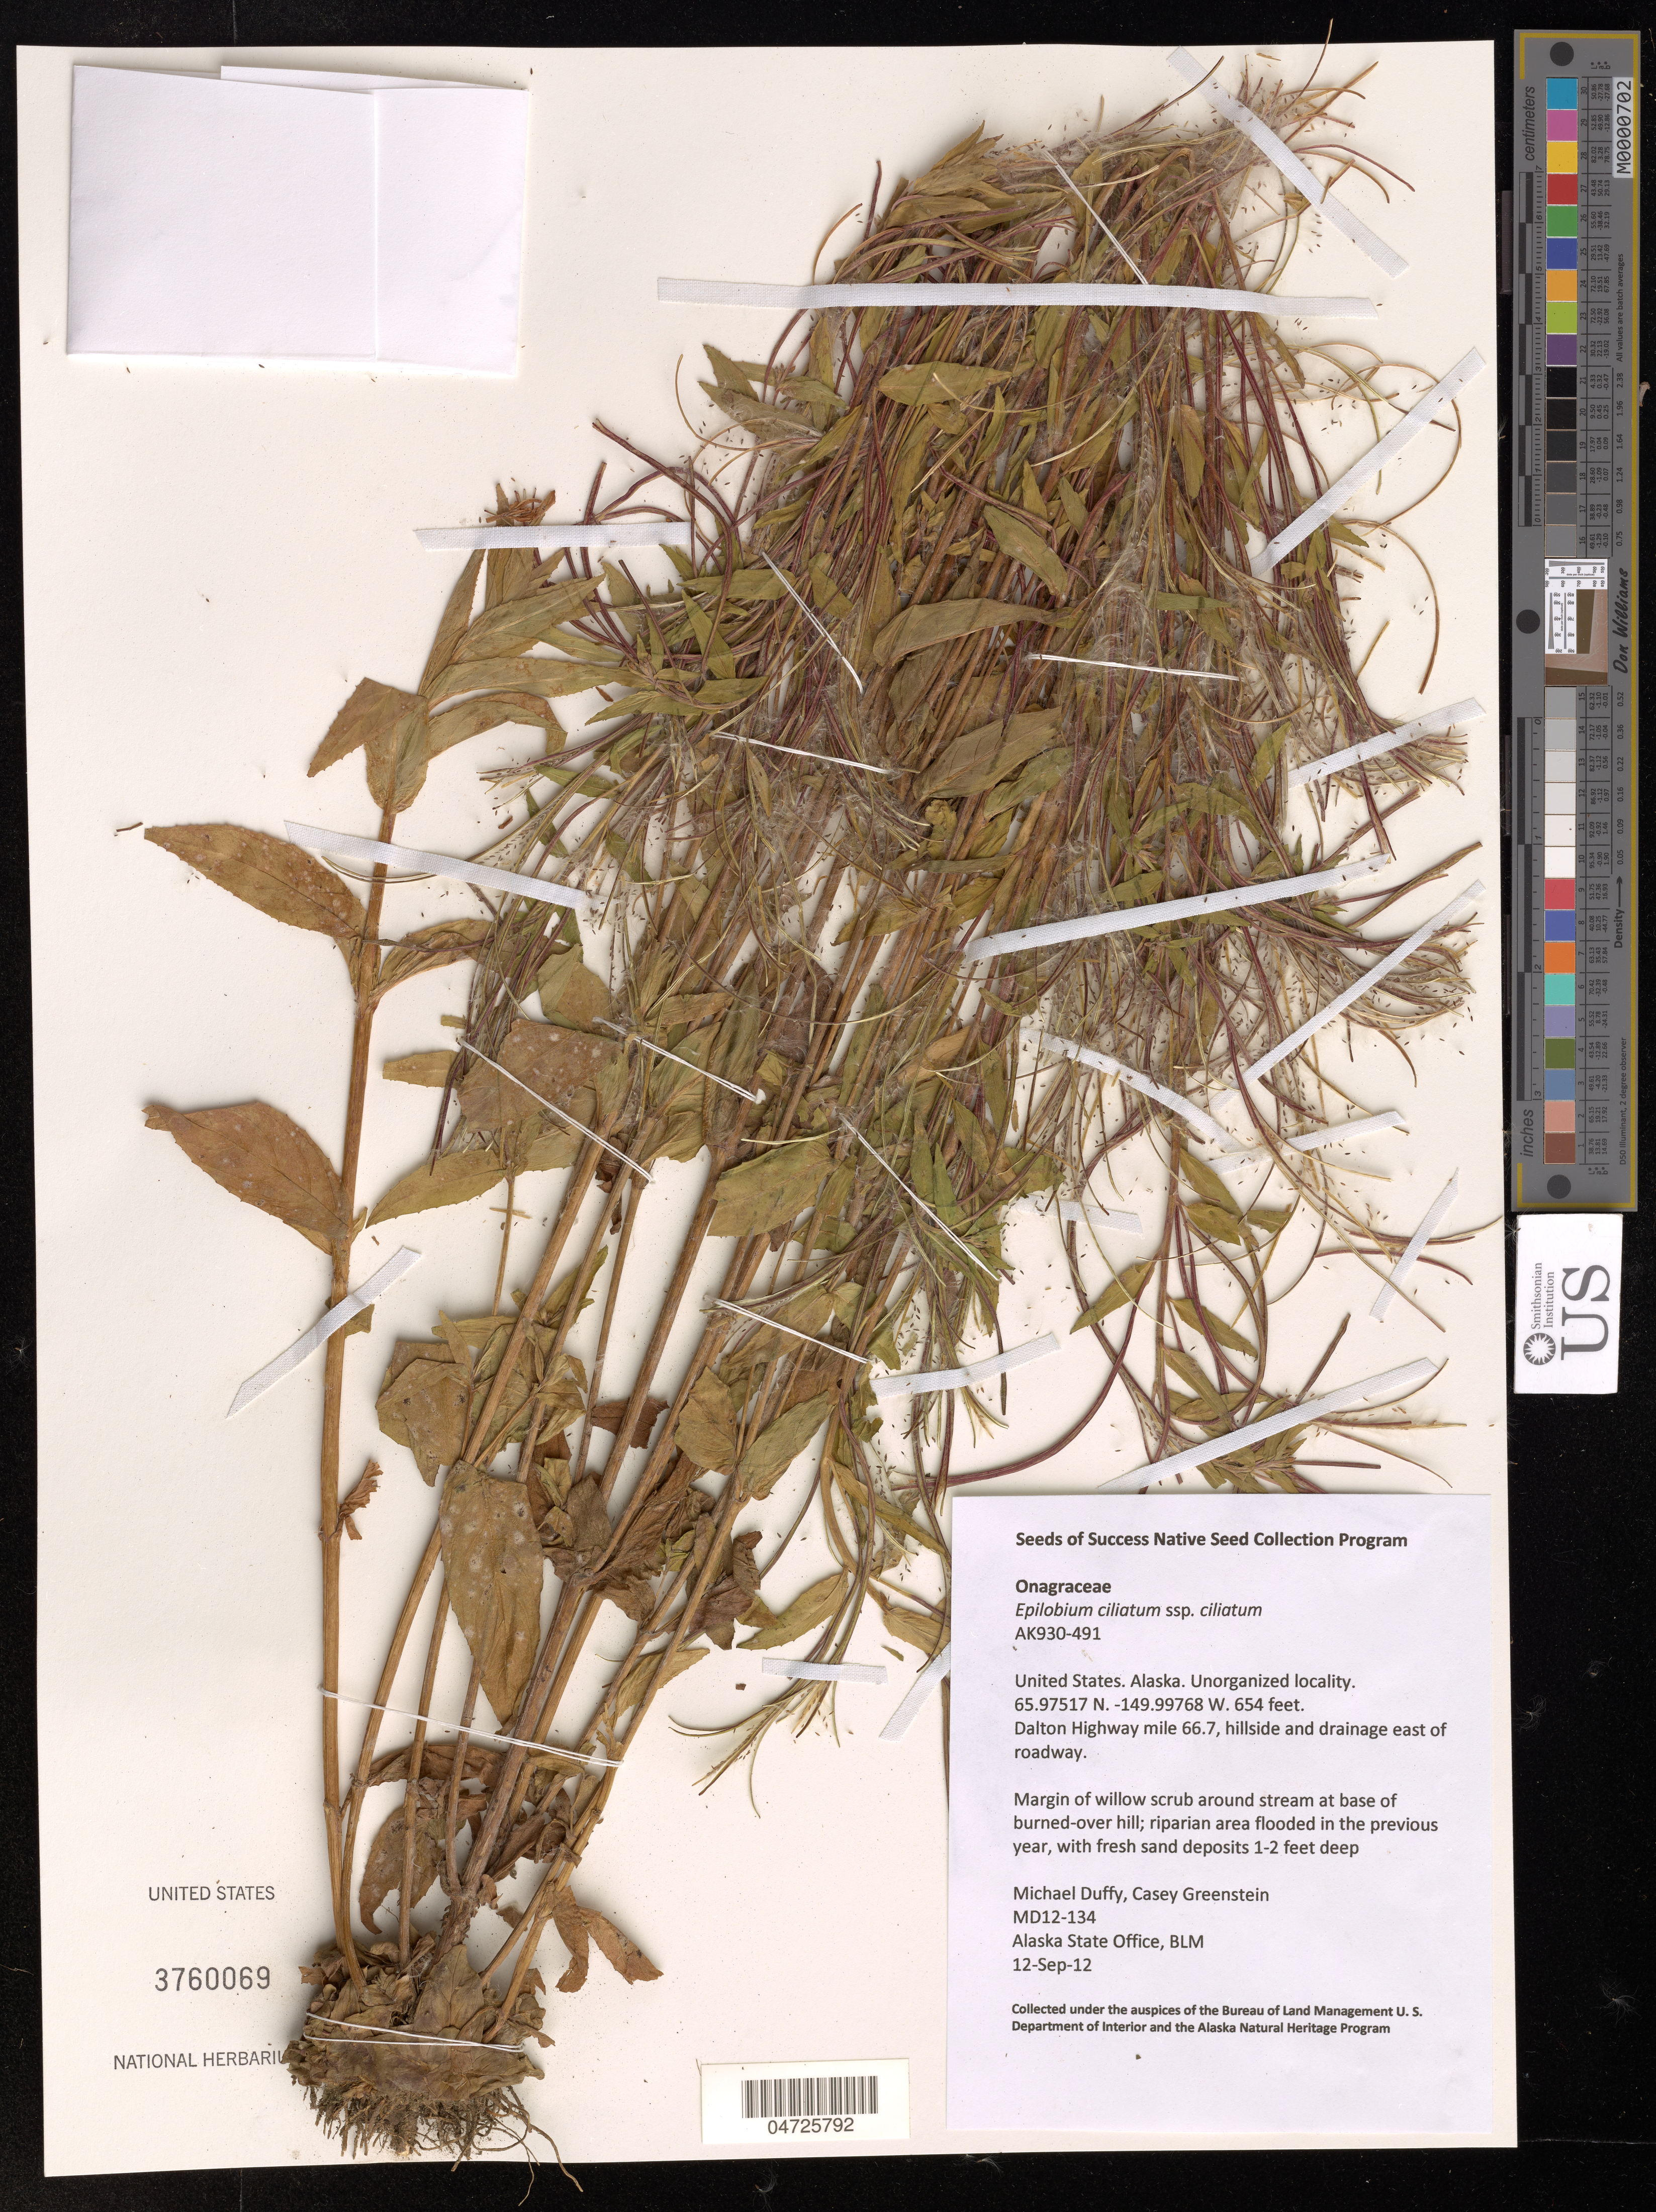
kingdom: Plantae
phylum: Tracheophyta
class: Magnoliopsida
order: Myrtales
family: Onagraceae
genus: Epilobium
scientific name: Epilobium ciliatum subsp. ciliatum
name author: Raf.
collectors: M. Duffy & C. Greenstein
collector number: MD12-134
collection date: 2012-09-12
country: United States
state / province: Alaska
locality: Dalton Highway mile 66.7, hillside and drainage east of roadway.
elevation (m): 199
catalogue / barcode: US 3760069